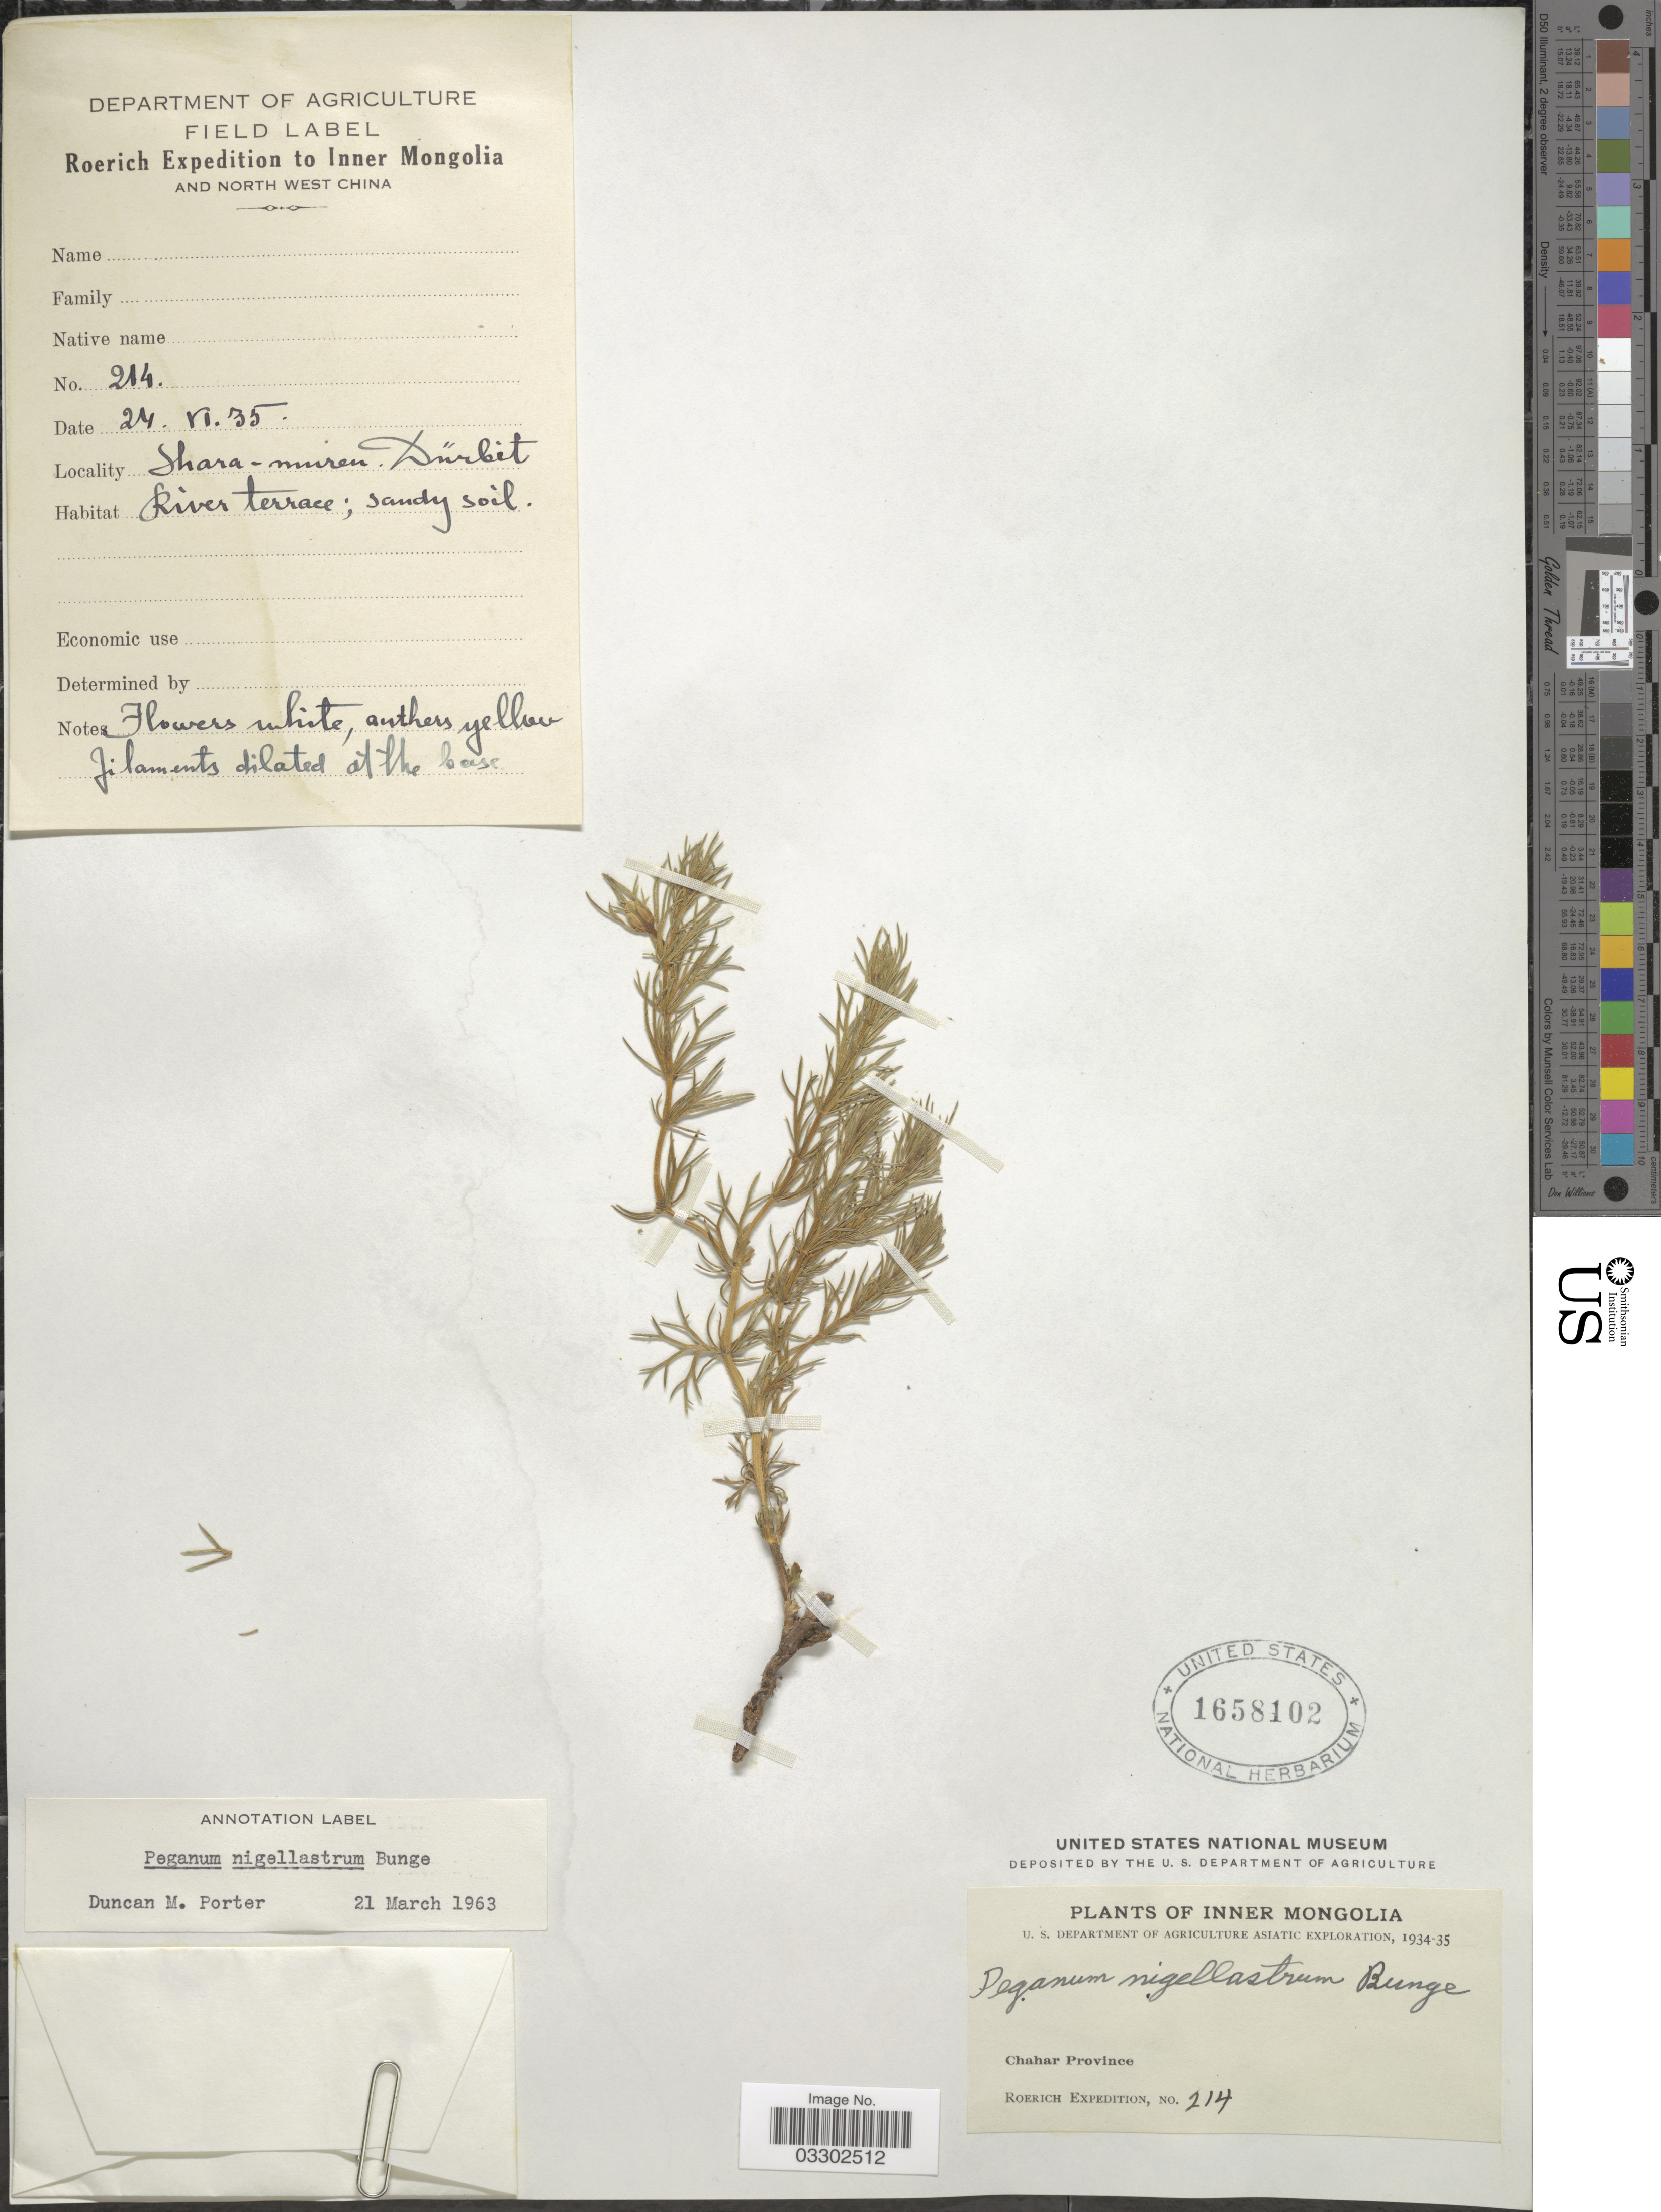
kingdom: Plantae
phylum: Tracheophyta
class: Magnoliopsida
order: Sapindales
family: Tetradiclidaceae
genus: Peganum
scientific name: Peganum nigellastrum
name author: Bunge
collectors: Roerich Expedition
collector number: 214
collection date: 1935-06-24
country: China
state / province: Nei Monggol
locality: Inner Mongolia and North West China. Shara-muren. Dürbit. Chahar Province.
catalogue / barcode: US 1658102